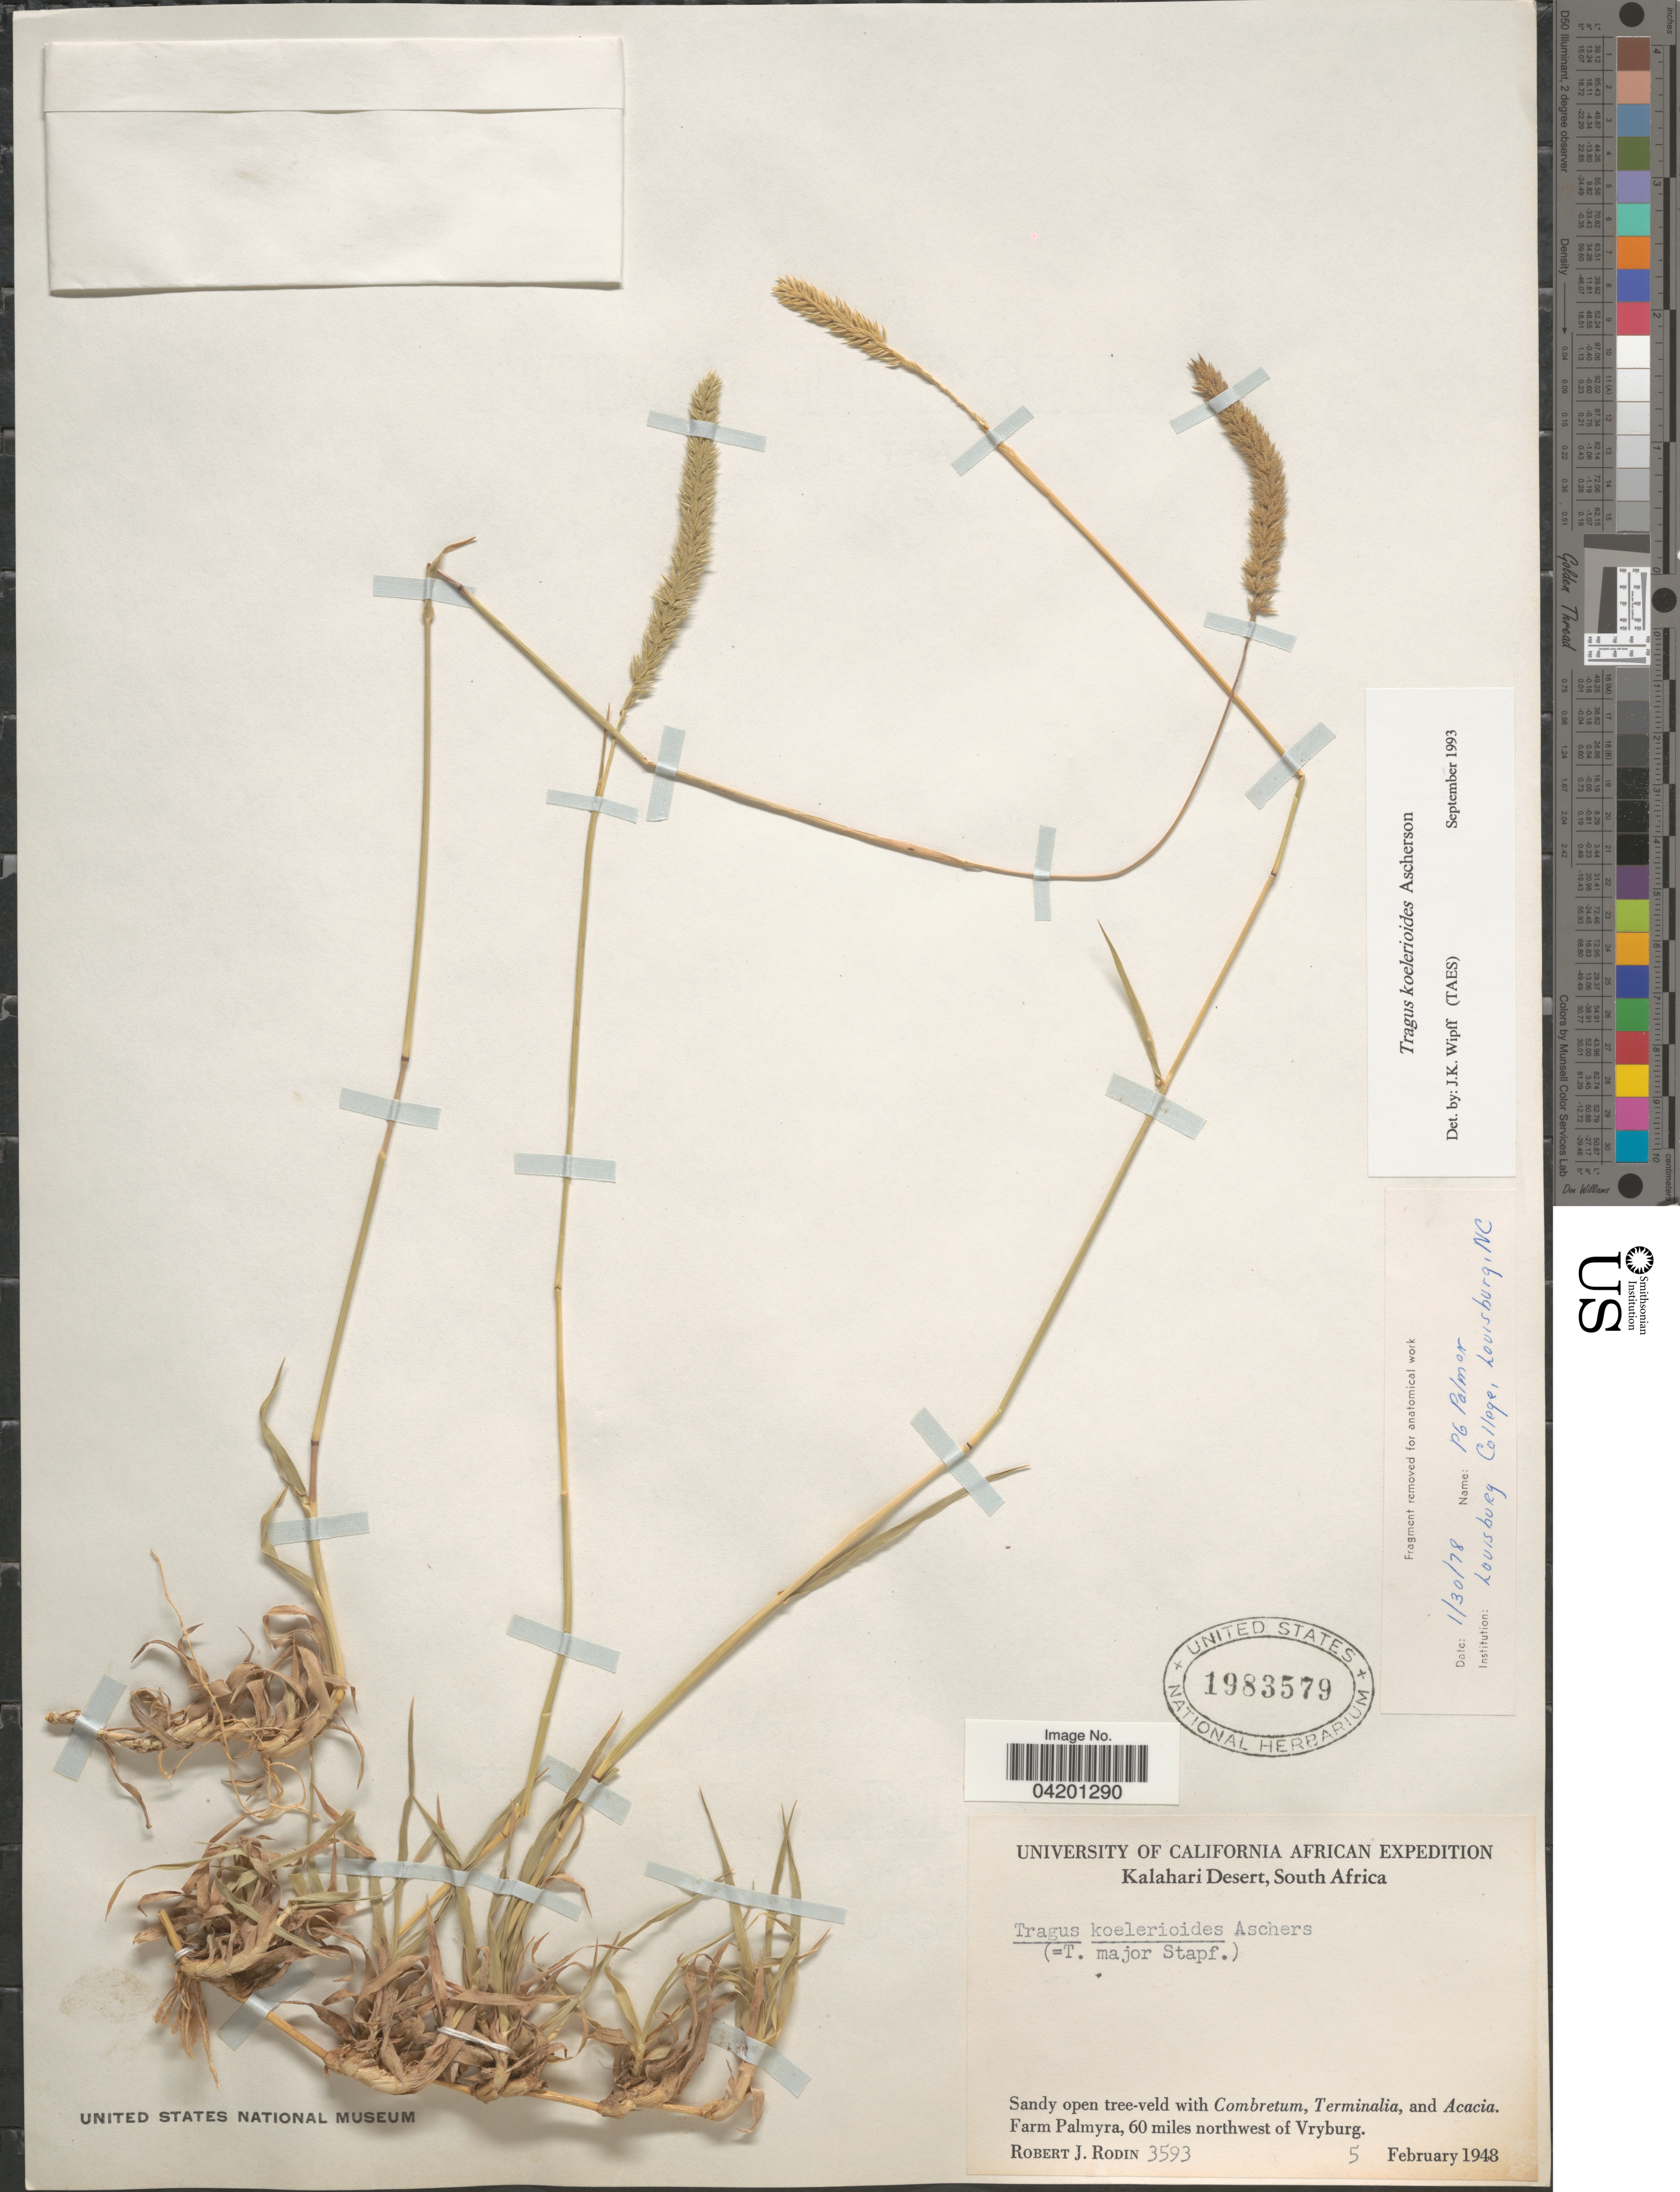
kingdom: Plantae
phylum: Tracheophyta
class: Liliopsida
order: Poales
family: Poaceae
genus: Tragus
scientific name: Tragus koelerioides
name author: Asch.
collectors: R. J. Rodin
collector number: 3593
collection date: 1948-02-05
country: South Africa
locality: University of California African Expedition. Kalahari Desert. Farm Palmyra, 60 miles northwest of Vryburg.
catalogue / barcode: US 1983579